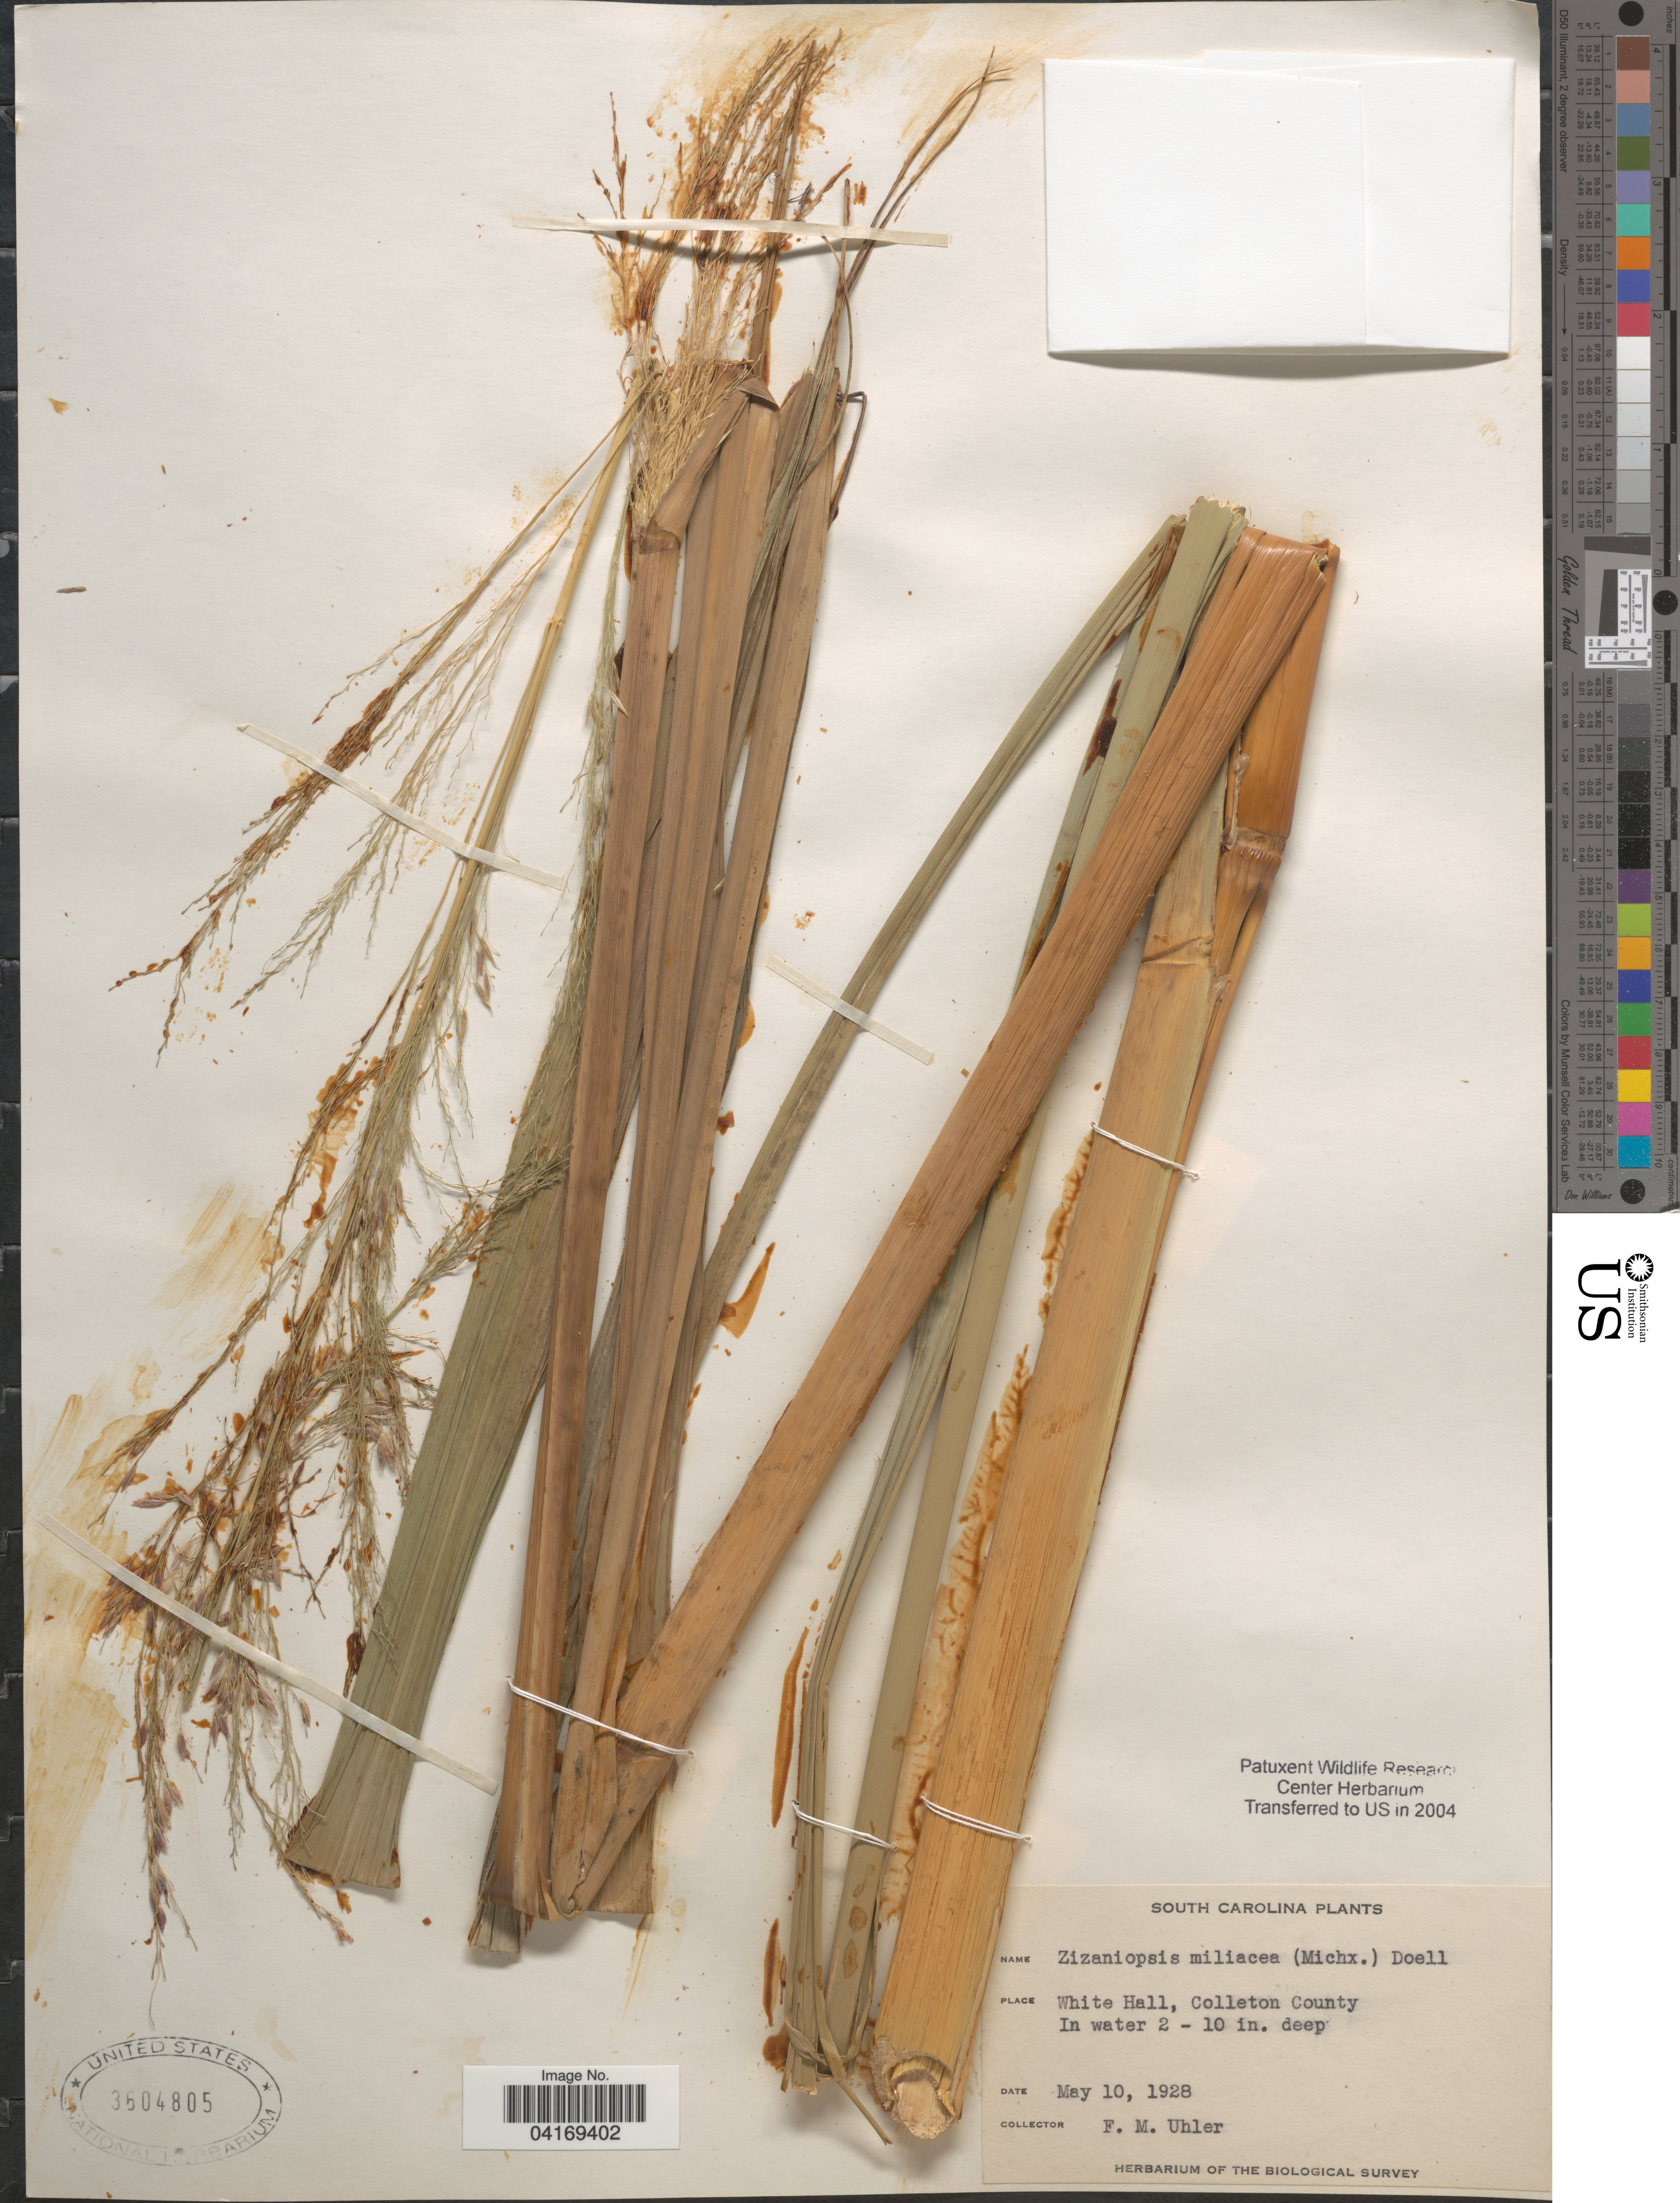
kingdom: Plantae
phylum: Tracheophyta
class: Liliopsida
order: Poales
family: Poaceae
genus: Zizaniopsis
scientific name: Zizaniopsis miliacea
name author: (Michx.) Döll & Asch.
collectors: F. M. Uhler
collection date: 1928-05-10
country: United States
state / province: South Carolina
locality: White Hall, Colleton County. The Biological Survey.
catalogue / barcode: US 3604805